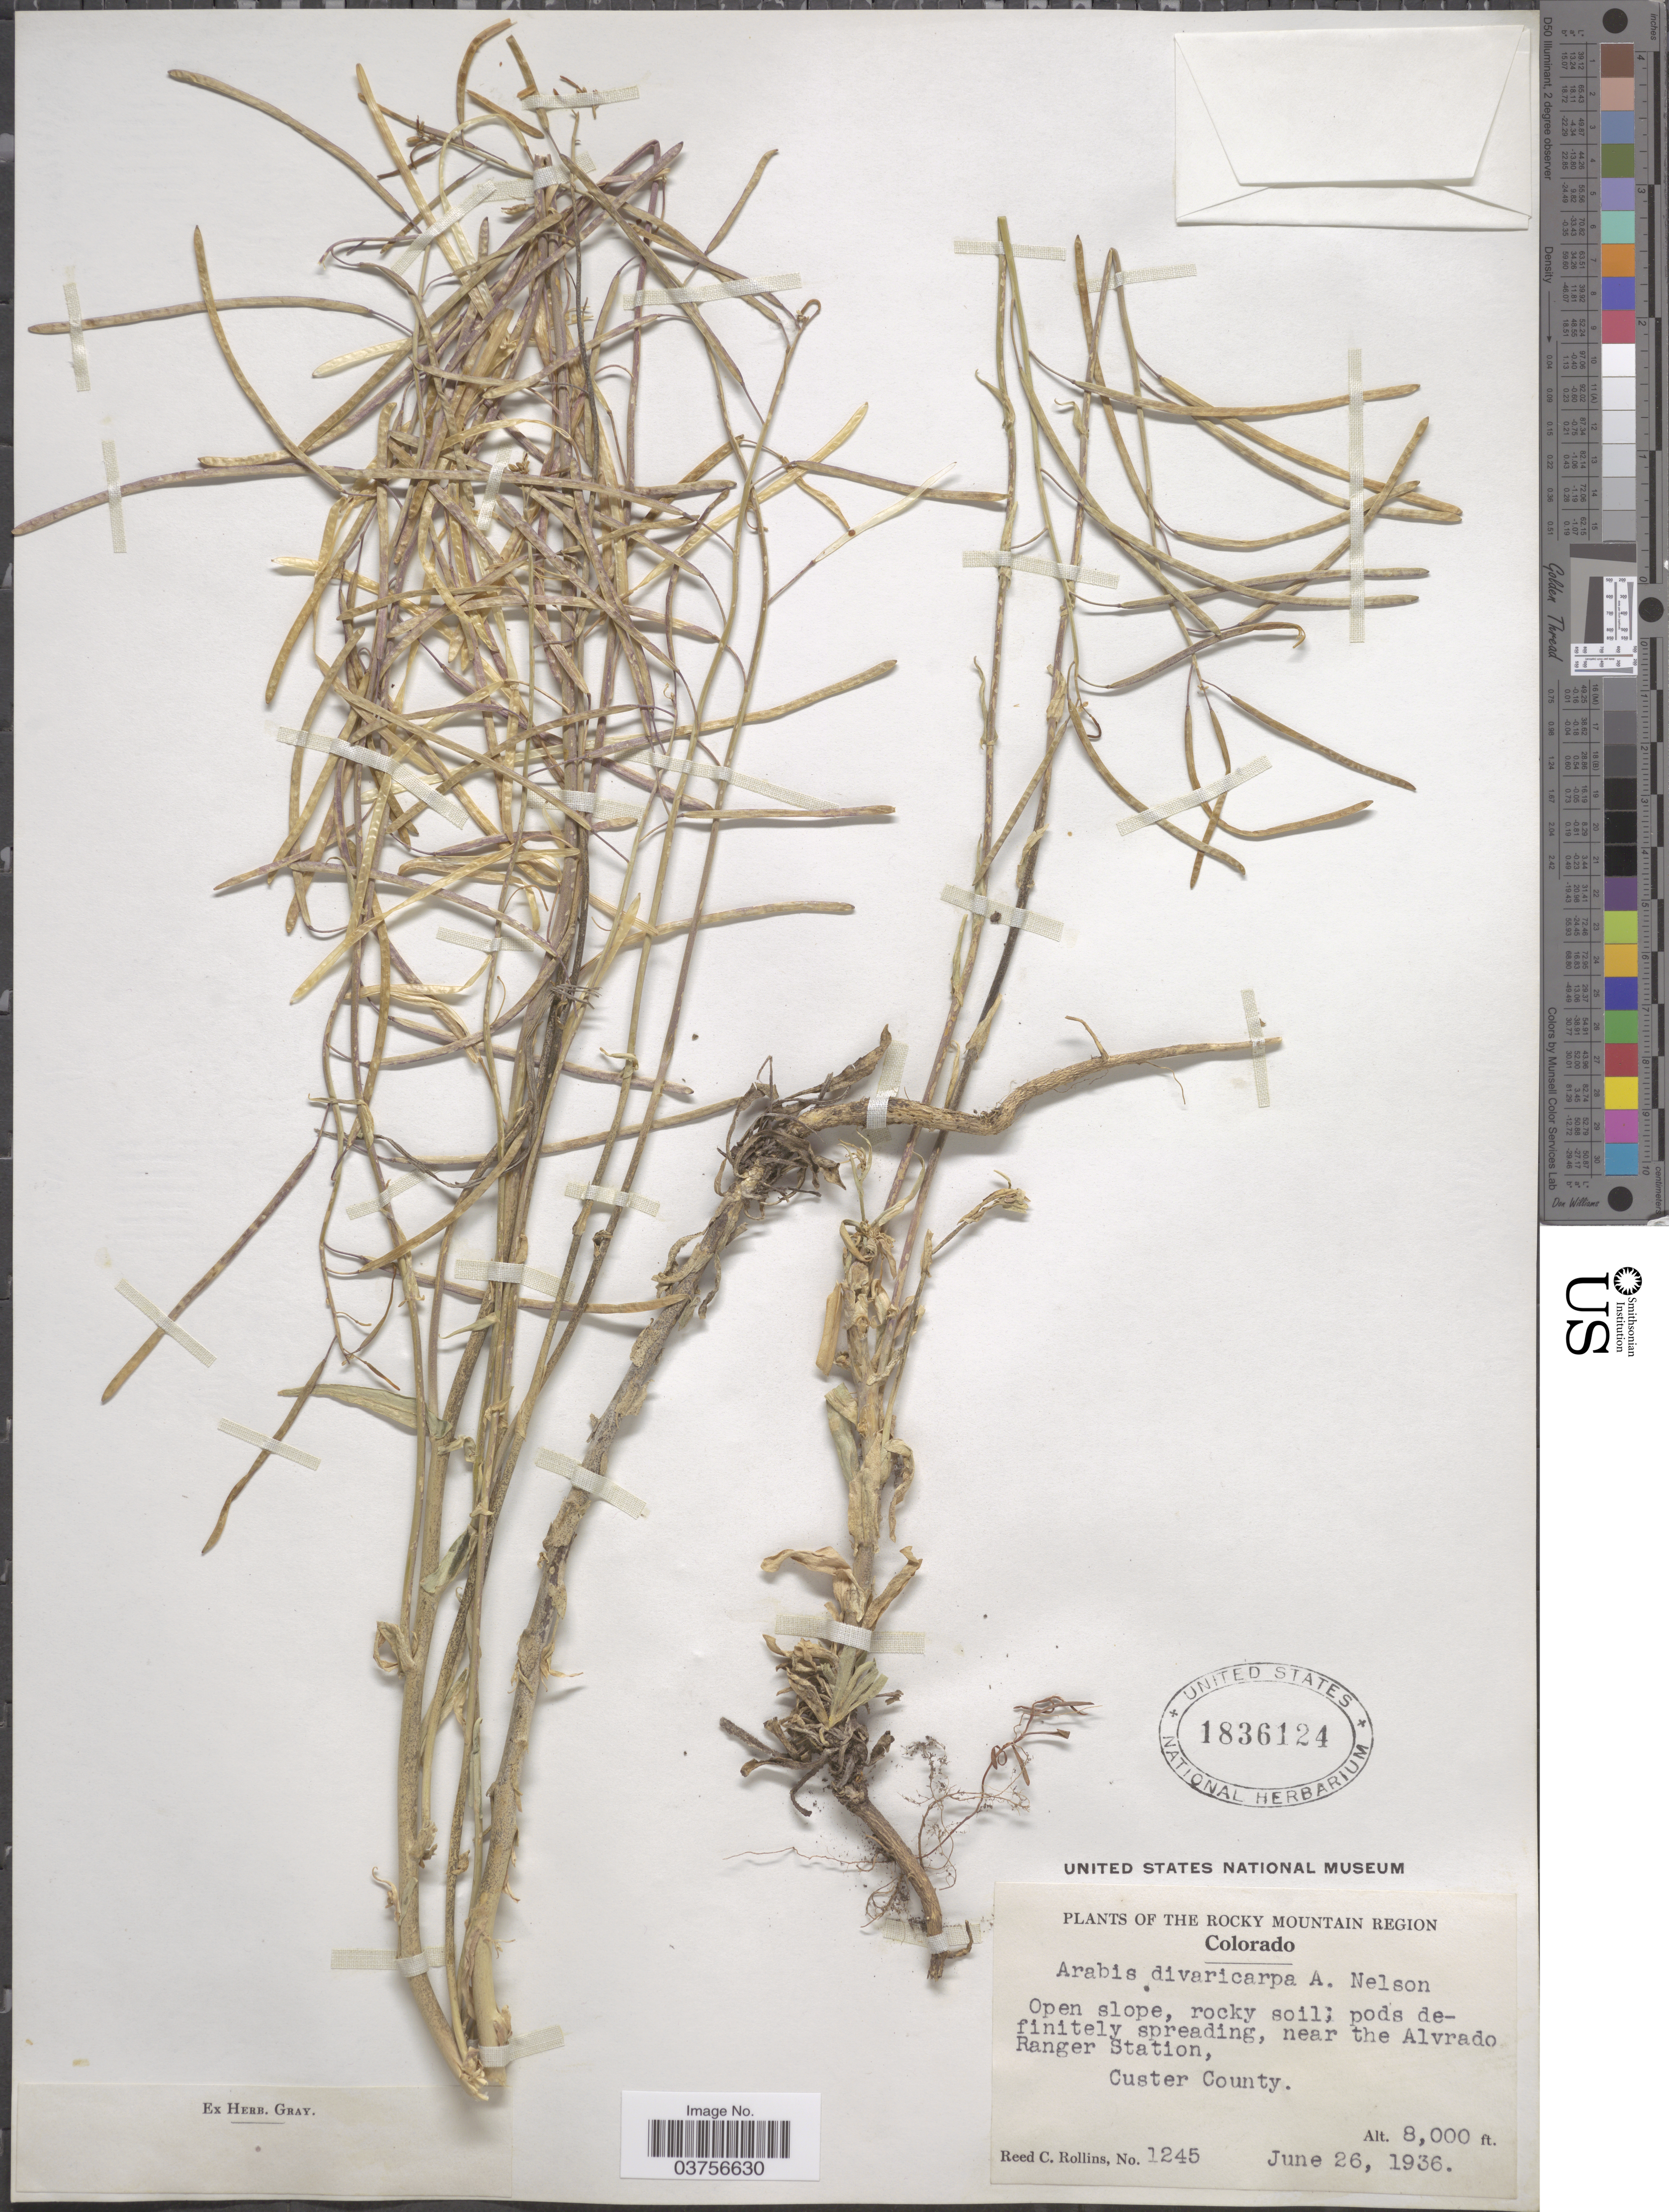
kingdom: Plantae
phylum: Tracheophyta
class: Magnoliopsida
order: Brassicales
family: Brassicaceae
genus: Arabis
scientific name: Arabis divaricarpa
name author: A. Nelson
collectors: R. C. Rollins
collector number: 1245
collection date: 1936-06-26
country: United States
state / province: Colorado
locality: The Rocky Mountain Region. Near the Alvrado Ranger Station, Custer County.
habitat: open slope, rocky soil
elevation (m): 2438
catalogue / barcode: US 1836124